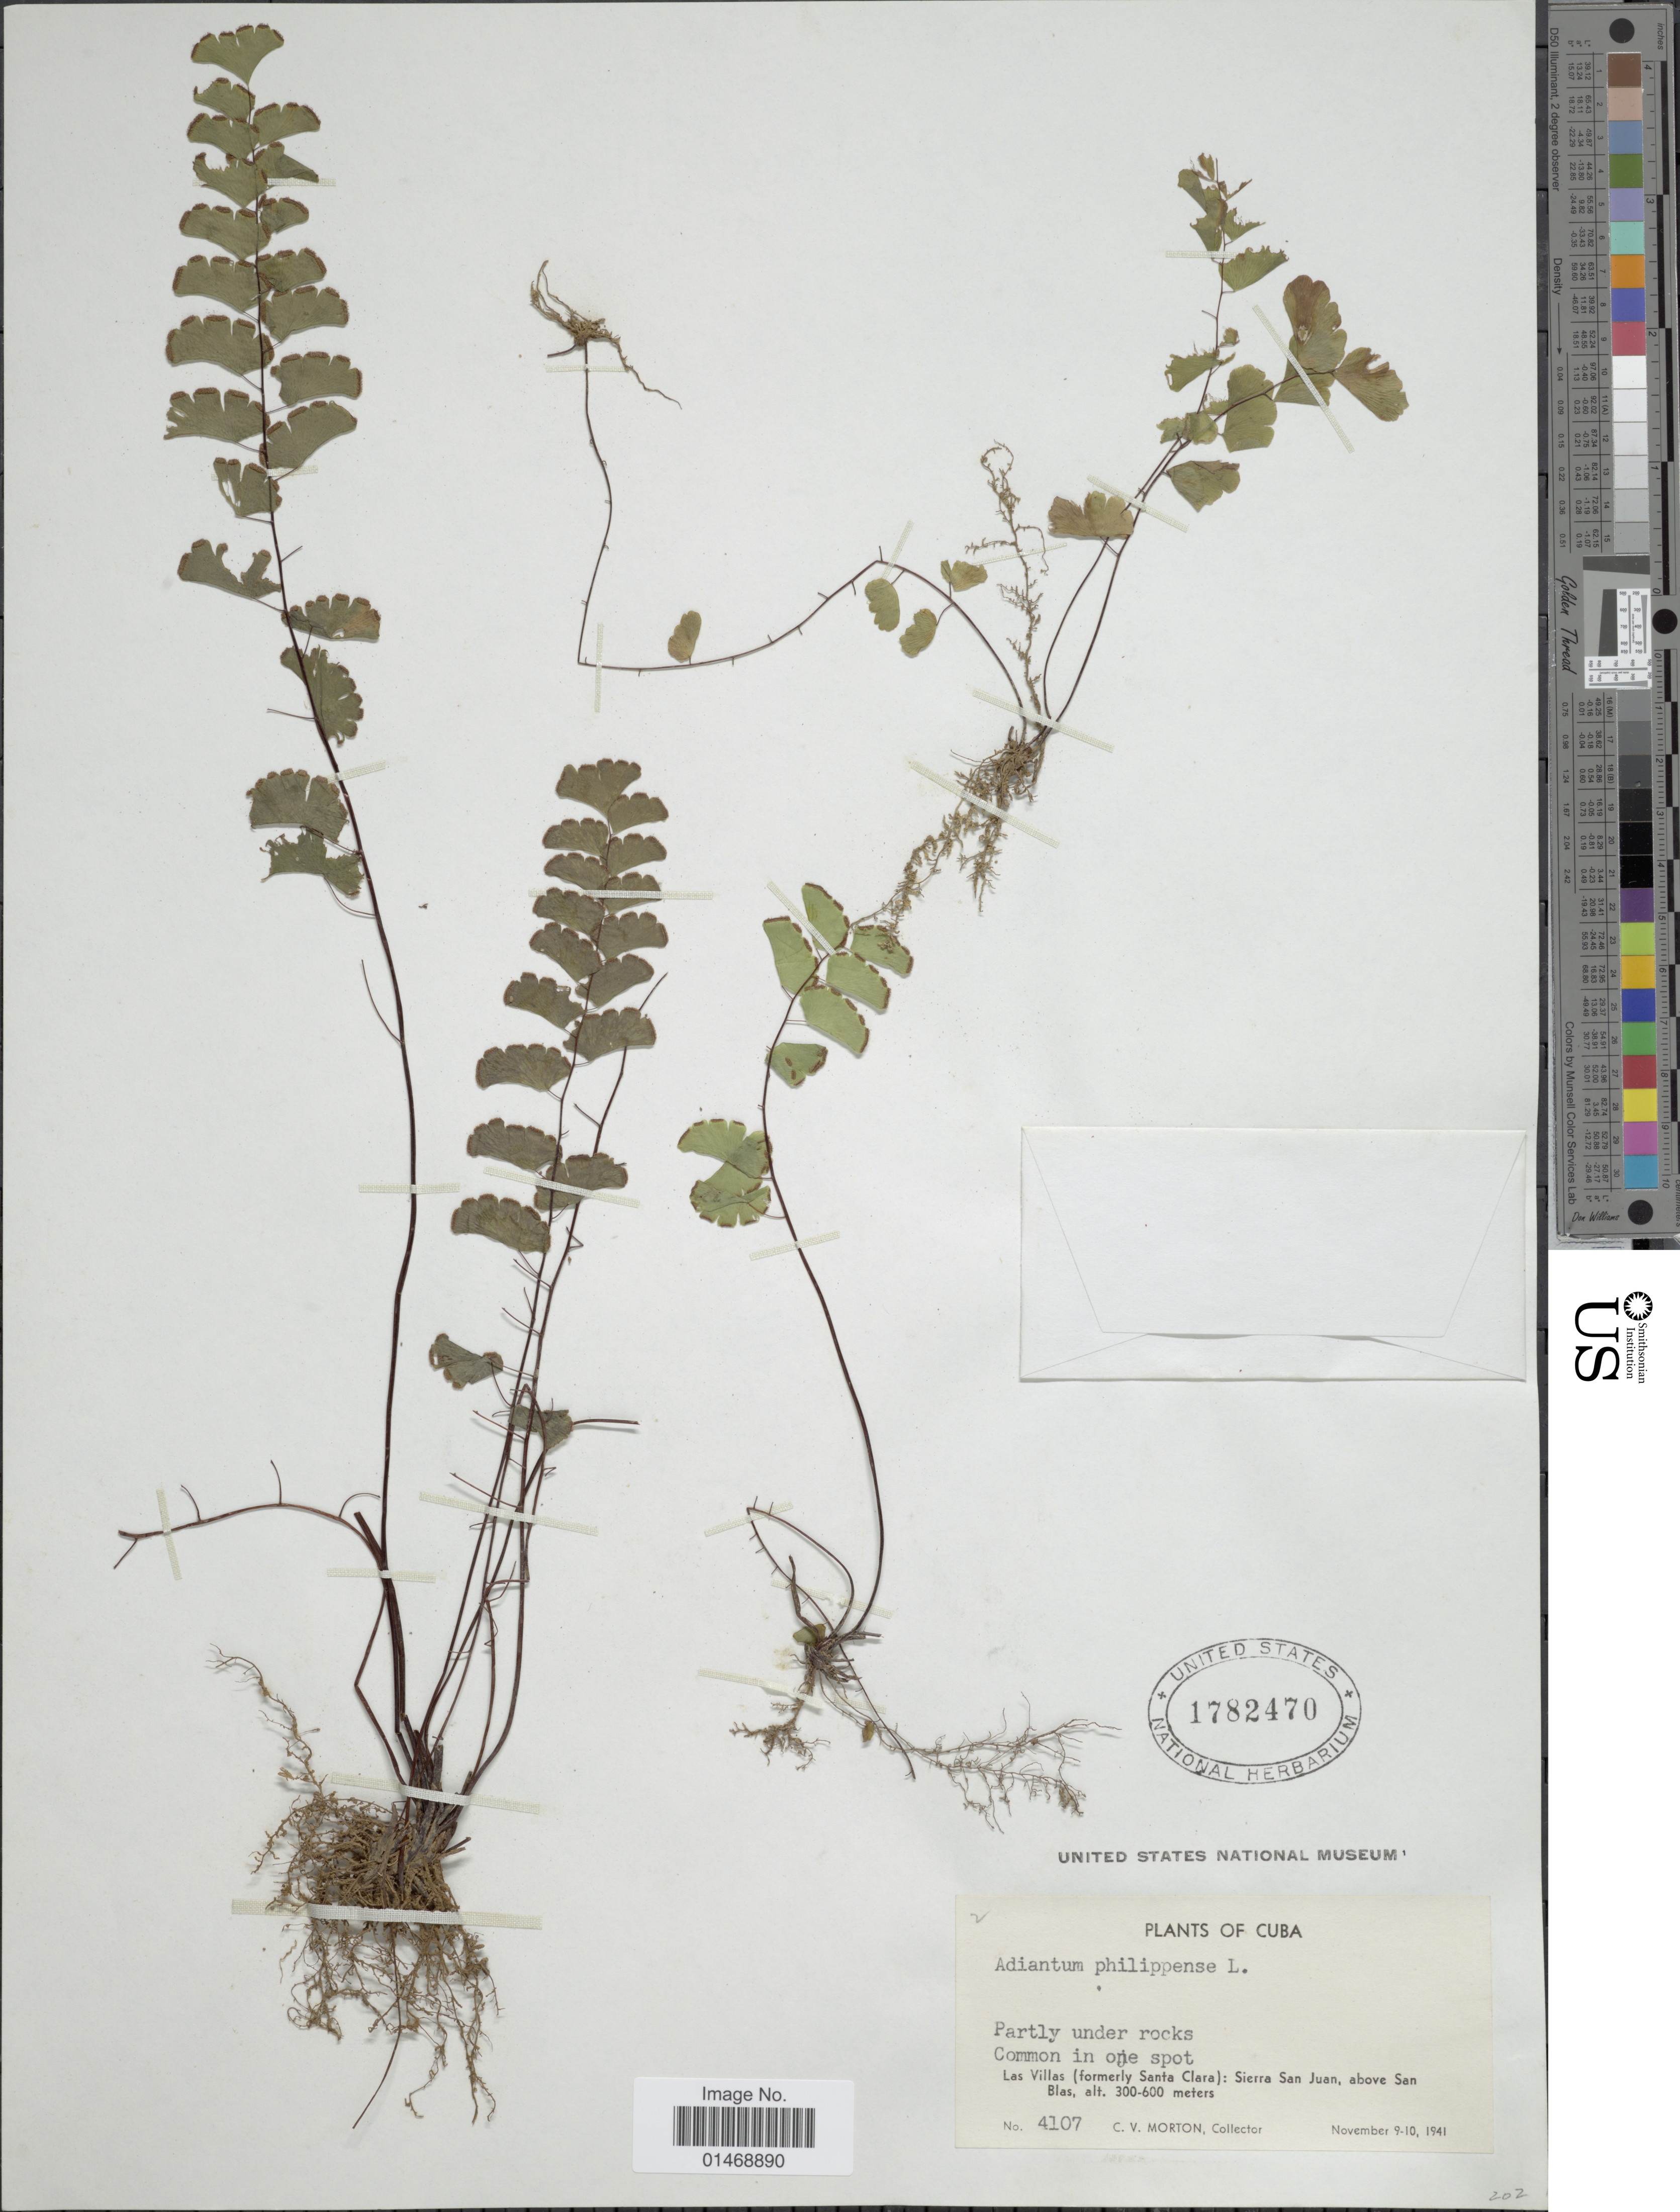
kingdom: Plantae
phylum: Tracheophyta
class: Polypodiopsida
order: Polypodiales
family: Pteridaceae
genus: Adiantum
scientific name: Adiantum lunulatum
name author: Burm. f.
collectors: C. V. Morton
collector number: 4107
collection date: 1941-10-09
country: Cuba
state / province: Las Villas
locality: (formerly Santa Clara): Sierra San Juan, above San Blas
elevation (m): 300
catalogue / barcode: US 1782470